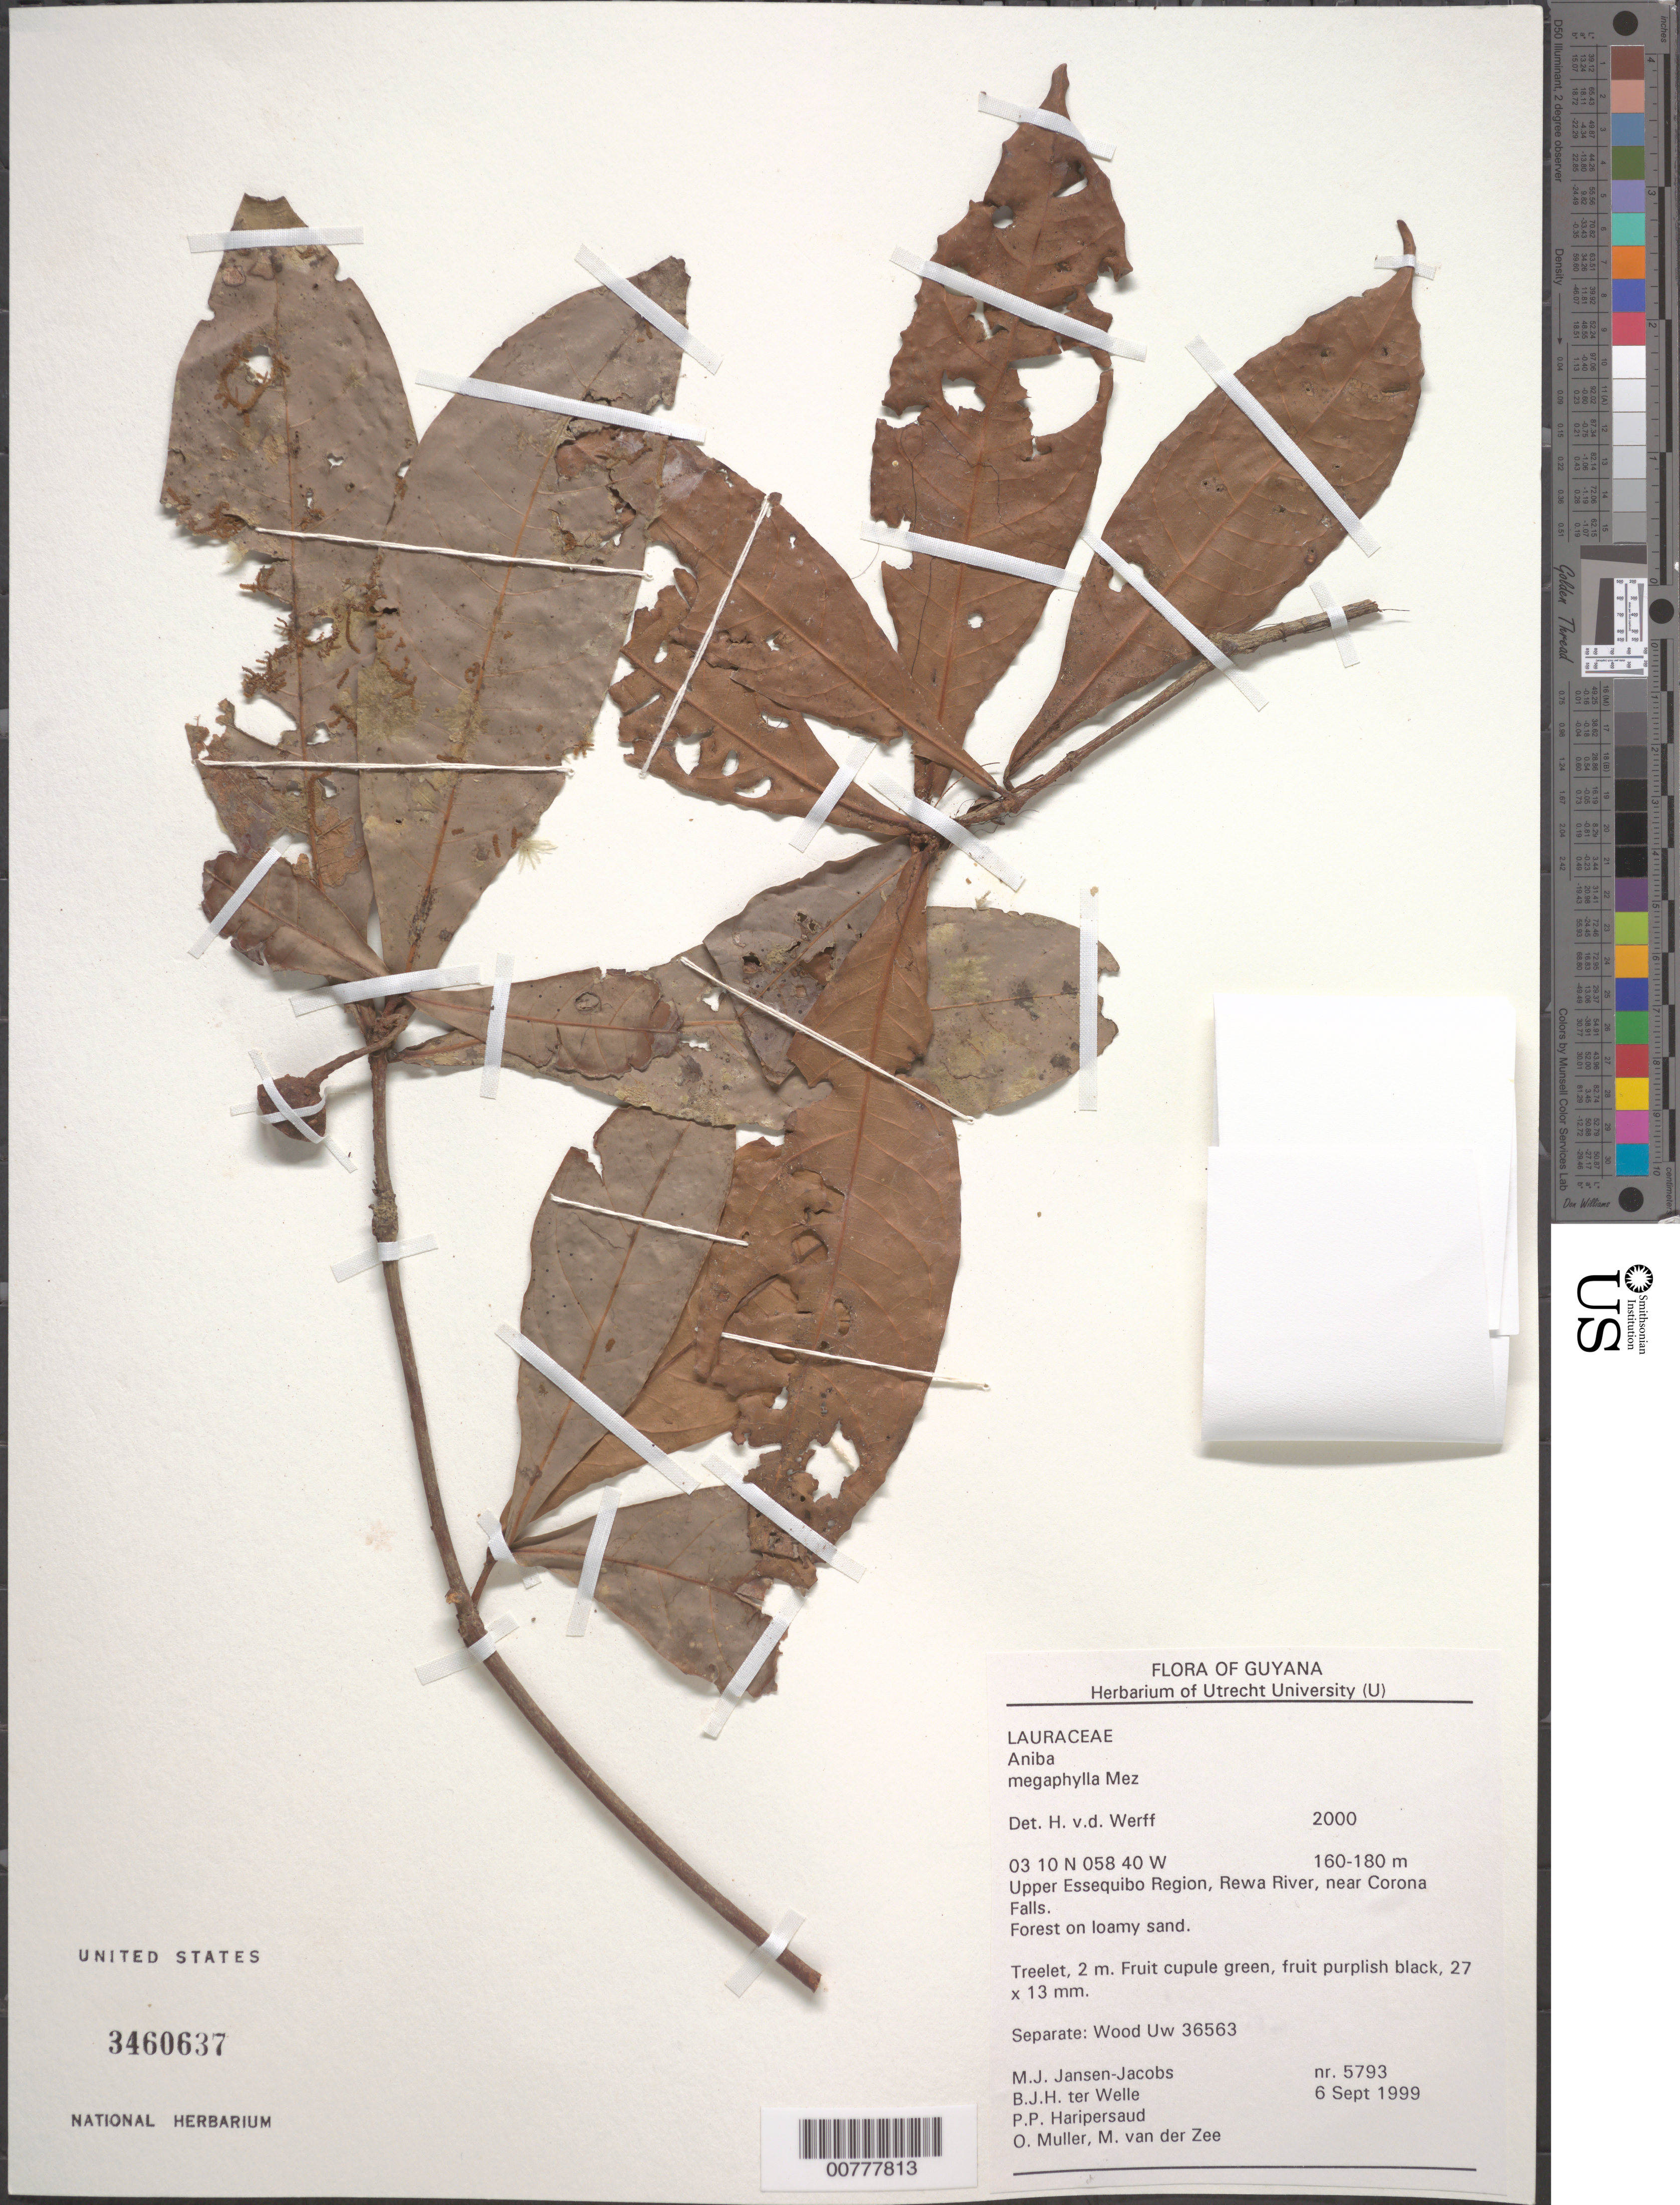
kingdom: Plantae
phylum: Tracheophyta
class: Magnoliopsida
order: Laurales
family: Lauraceae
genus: Aniba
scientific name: Aniba megaphylla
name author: Mez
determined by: van der Werff, H., (MO), Missouri Botanical Garden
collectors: M. J. Jansen-Jacobs, B. Welle, P. Haripersaud, O. Muller & M. van der Zee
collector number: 5793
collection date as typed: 6-Sep-99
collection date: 1999-09-06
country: Guyana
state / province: U. Takutu-U. Essequibo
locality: Rewa River, near Corona Falls, Upper Essequibo Region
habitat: Forest on loamy sand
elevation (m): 160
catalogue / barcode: US 3460637